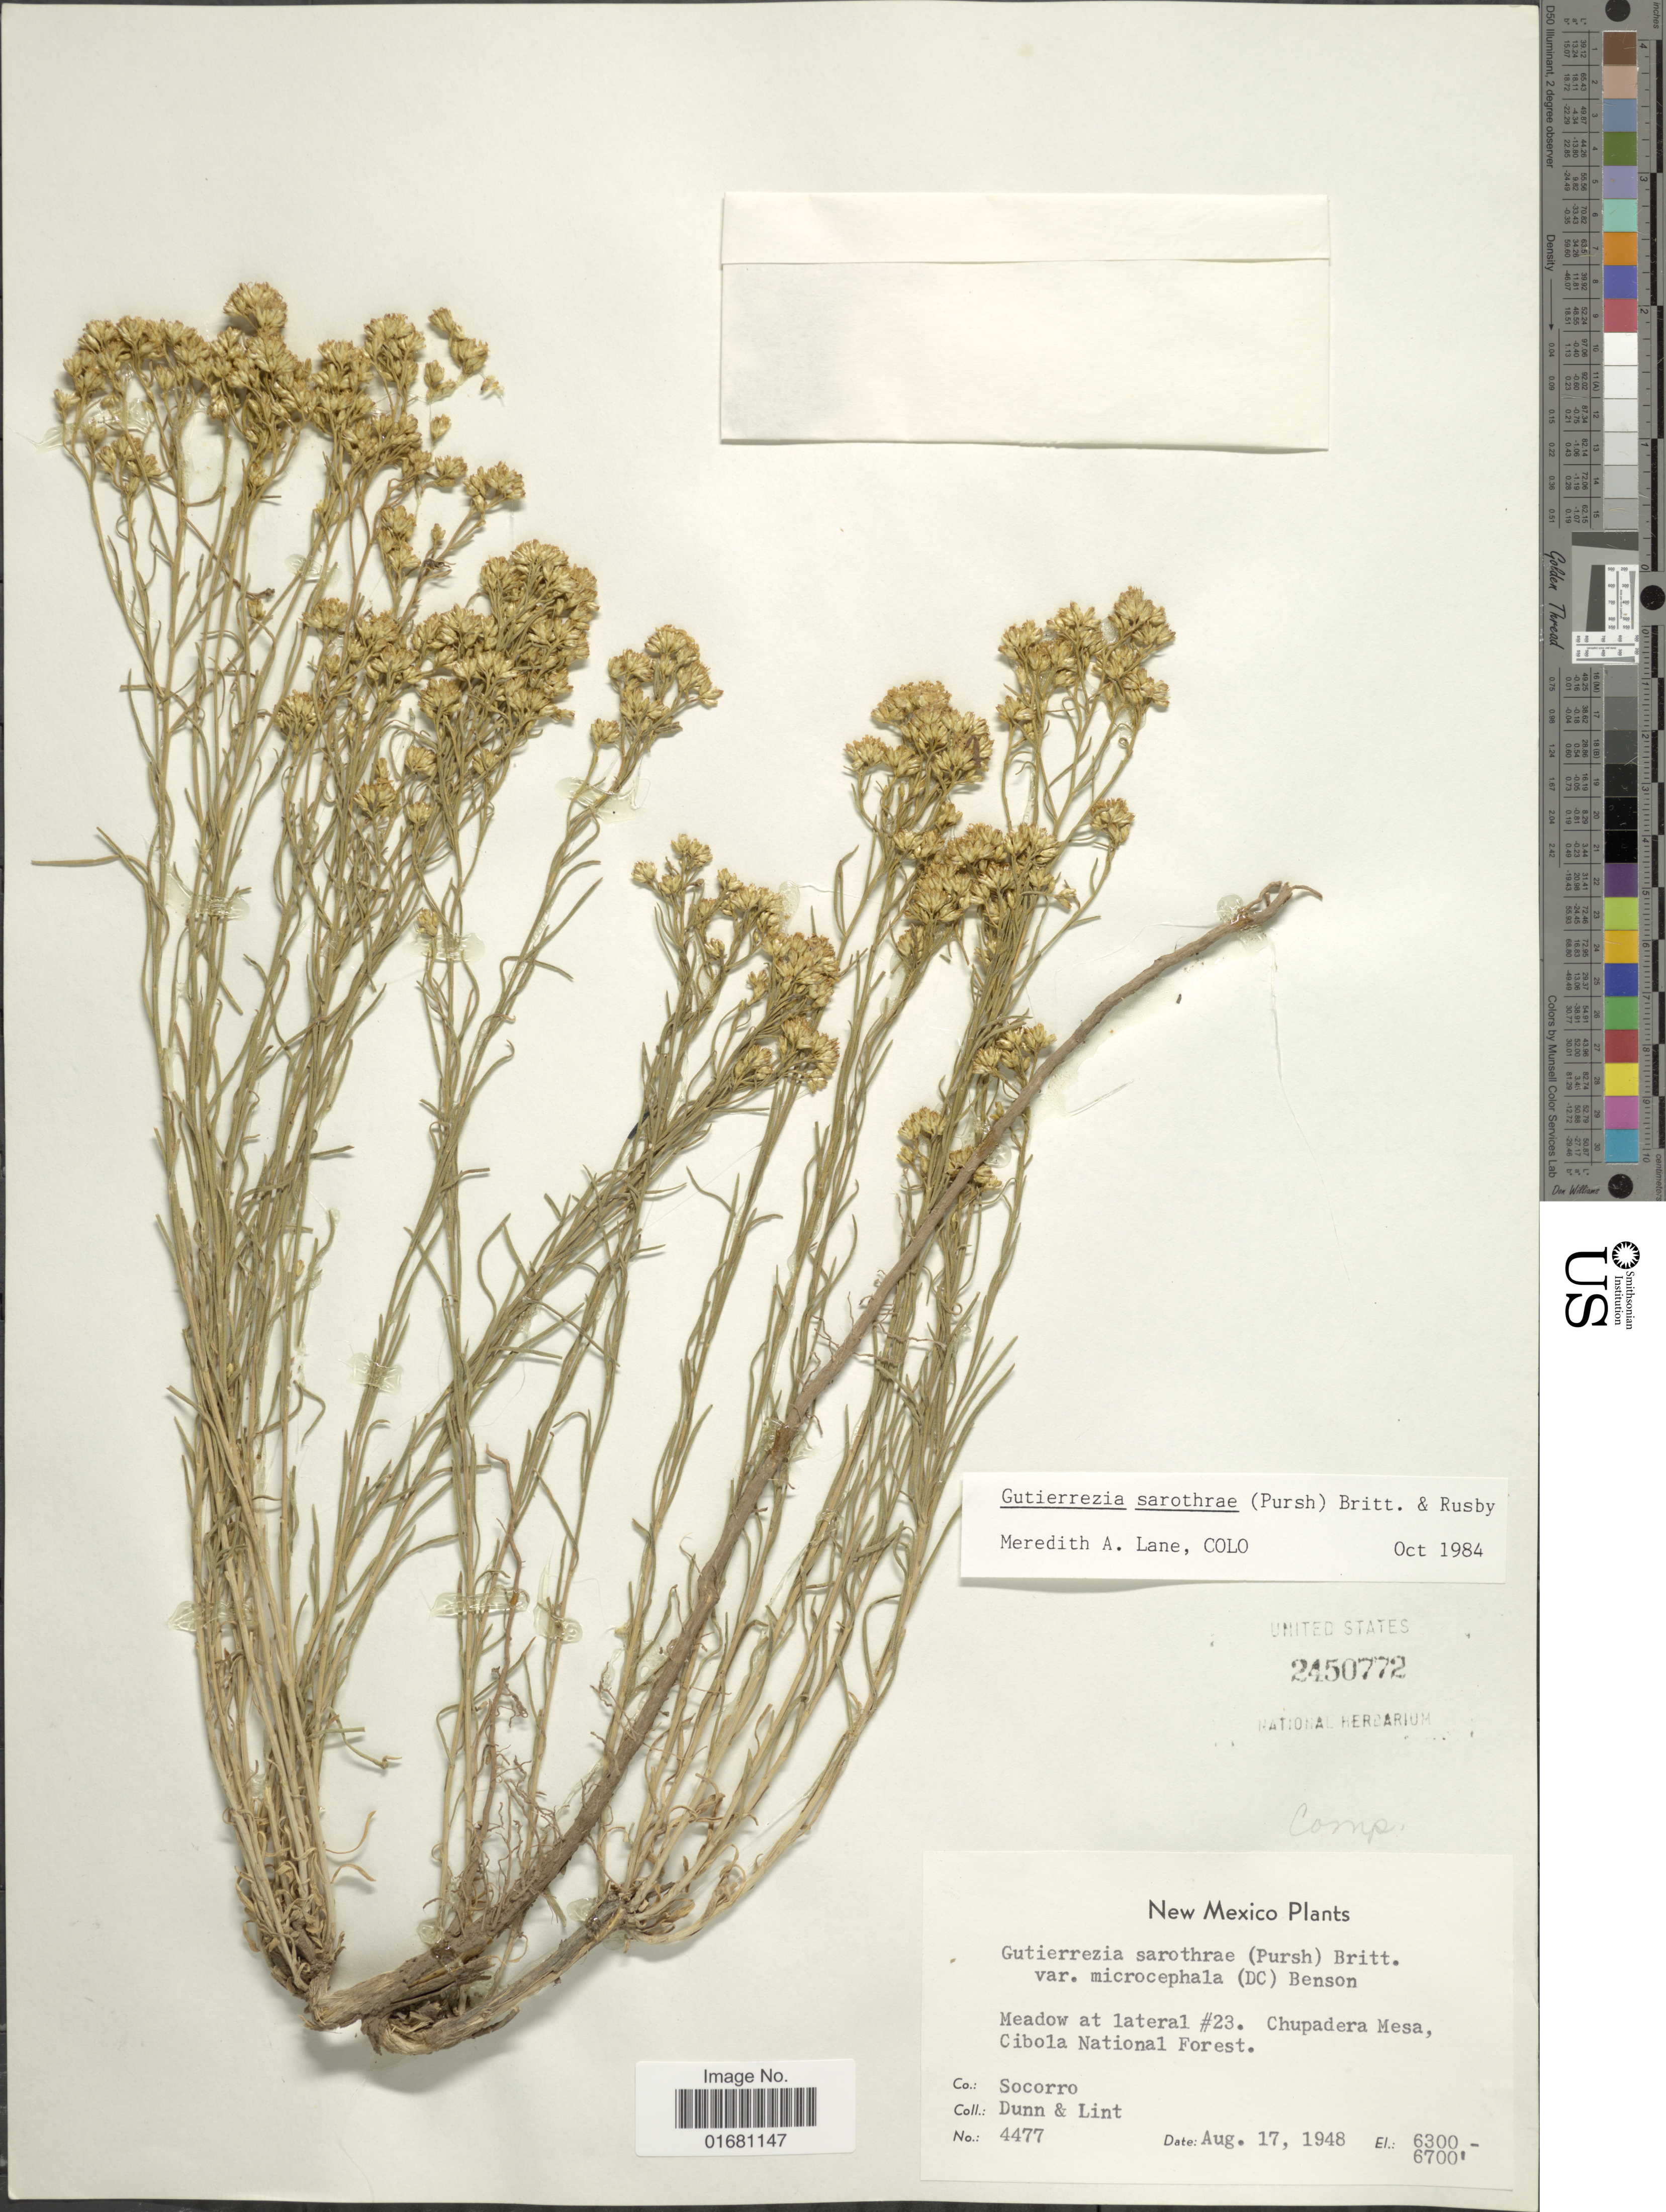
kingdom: Plantae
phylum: Tracheophyta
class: Magnoliopsida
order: Asterales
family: Asteraceae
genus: Gutierrezia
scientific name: Gutierrezia sarothrae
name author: (Pursh) Britton & Rusby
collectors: Dunn, -- & -. Lint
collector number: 4477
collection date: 1948-08-17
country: United States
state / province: New Mexico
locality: Meadow at lateral #23, Chupadera Mesa, Cibola National Forest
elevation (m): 1920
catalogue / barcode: US 2450772